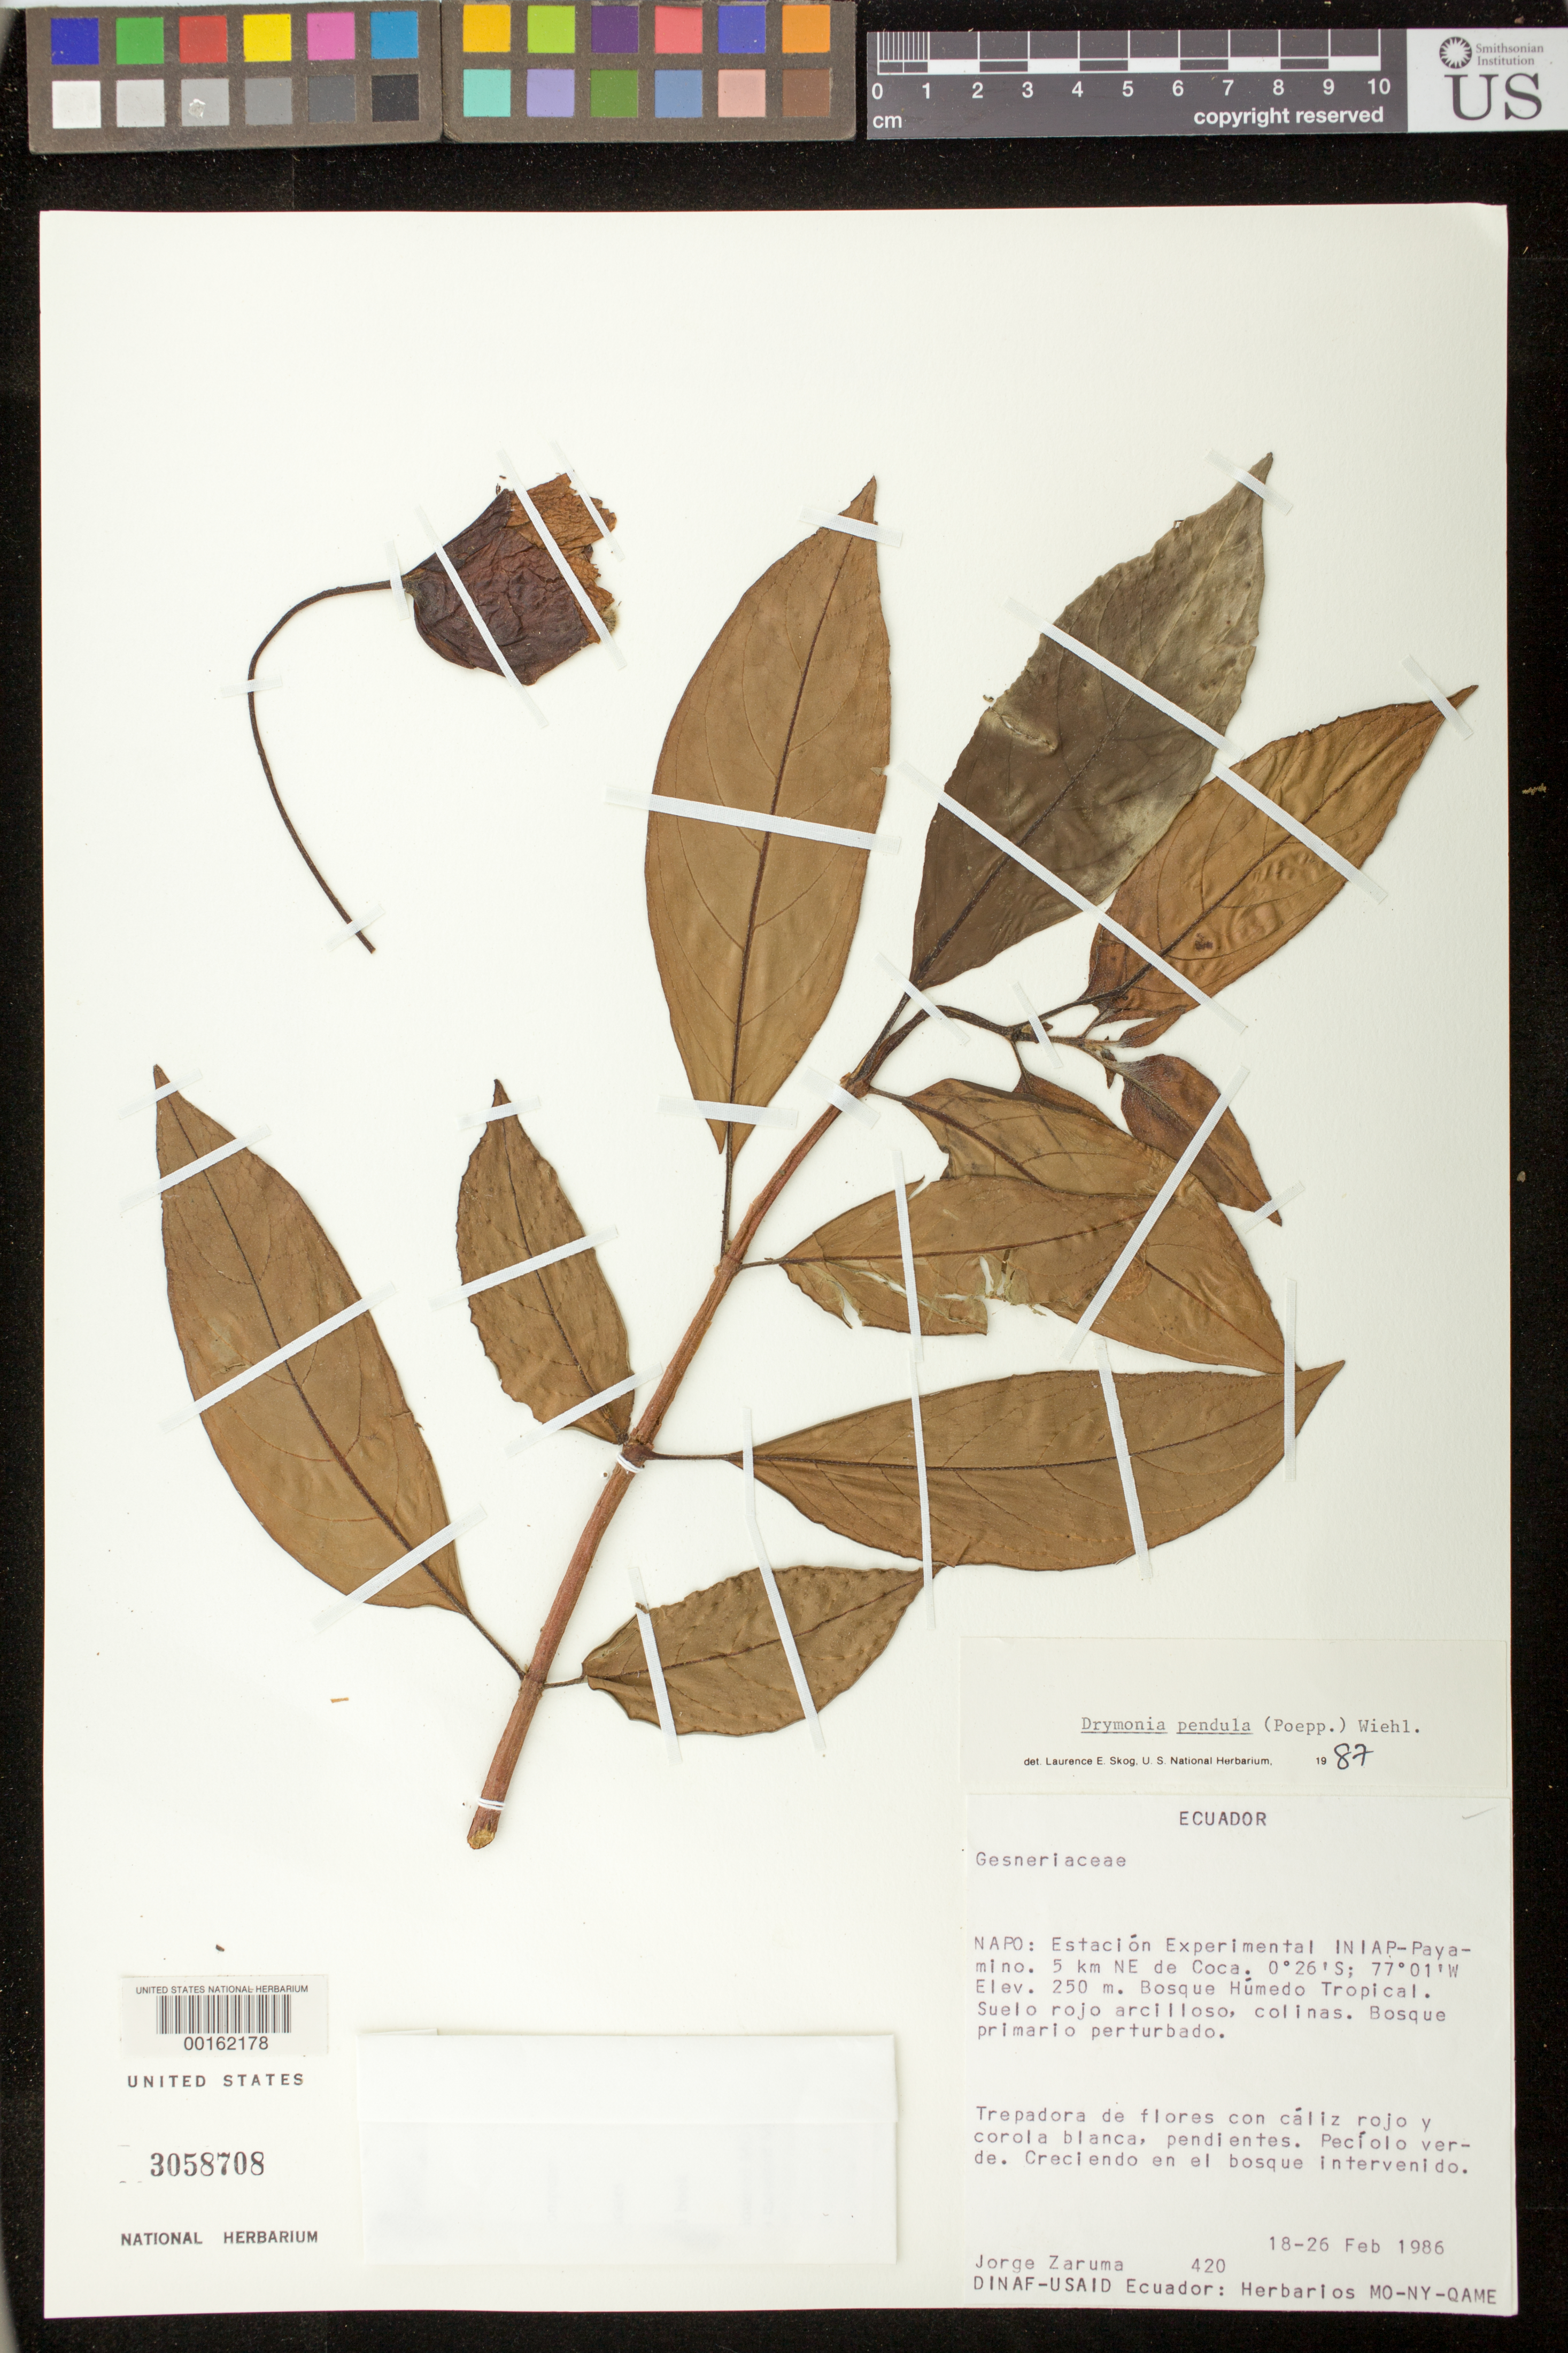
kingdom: Plantae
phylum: Tracheophyta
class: Magnoliopsida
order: Lamiales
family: Gesneriaceae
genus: Drymonia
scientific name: Drymonia pendula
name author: (Poepp.) Wiehler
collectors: J. Zaruma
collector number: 420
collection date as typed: Feb 1986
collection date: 1986-02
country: Ecuador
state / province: Napo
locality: Estacion Experimental Iniap-Payamino, 5 km NE of Coca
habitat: Humid tropical forest, red clay soil, hill, disturbed prim woods; growing in a disturbed forest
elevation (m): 250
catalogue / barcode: US 3058708